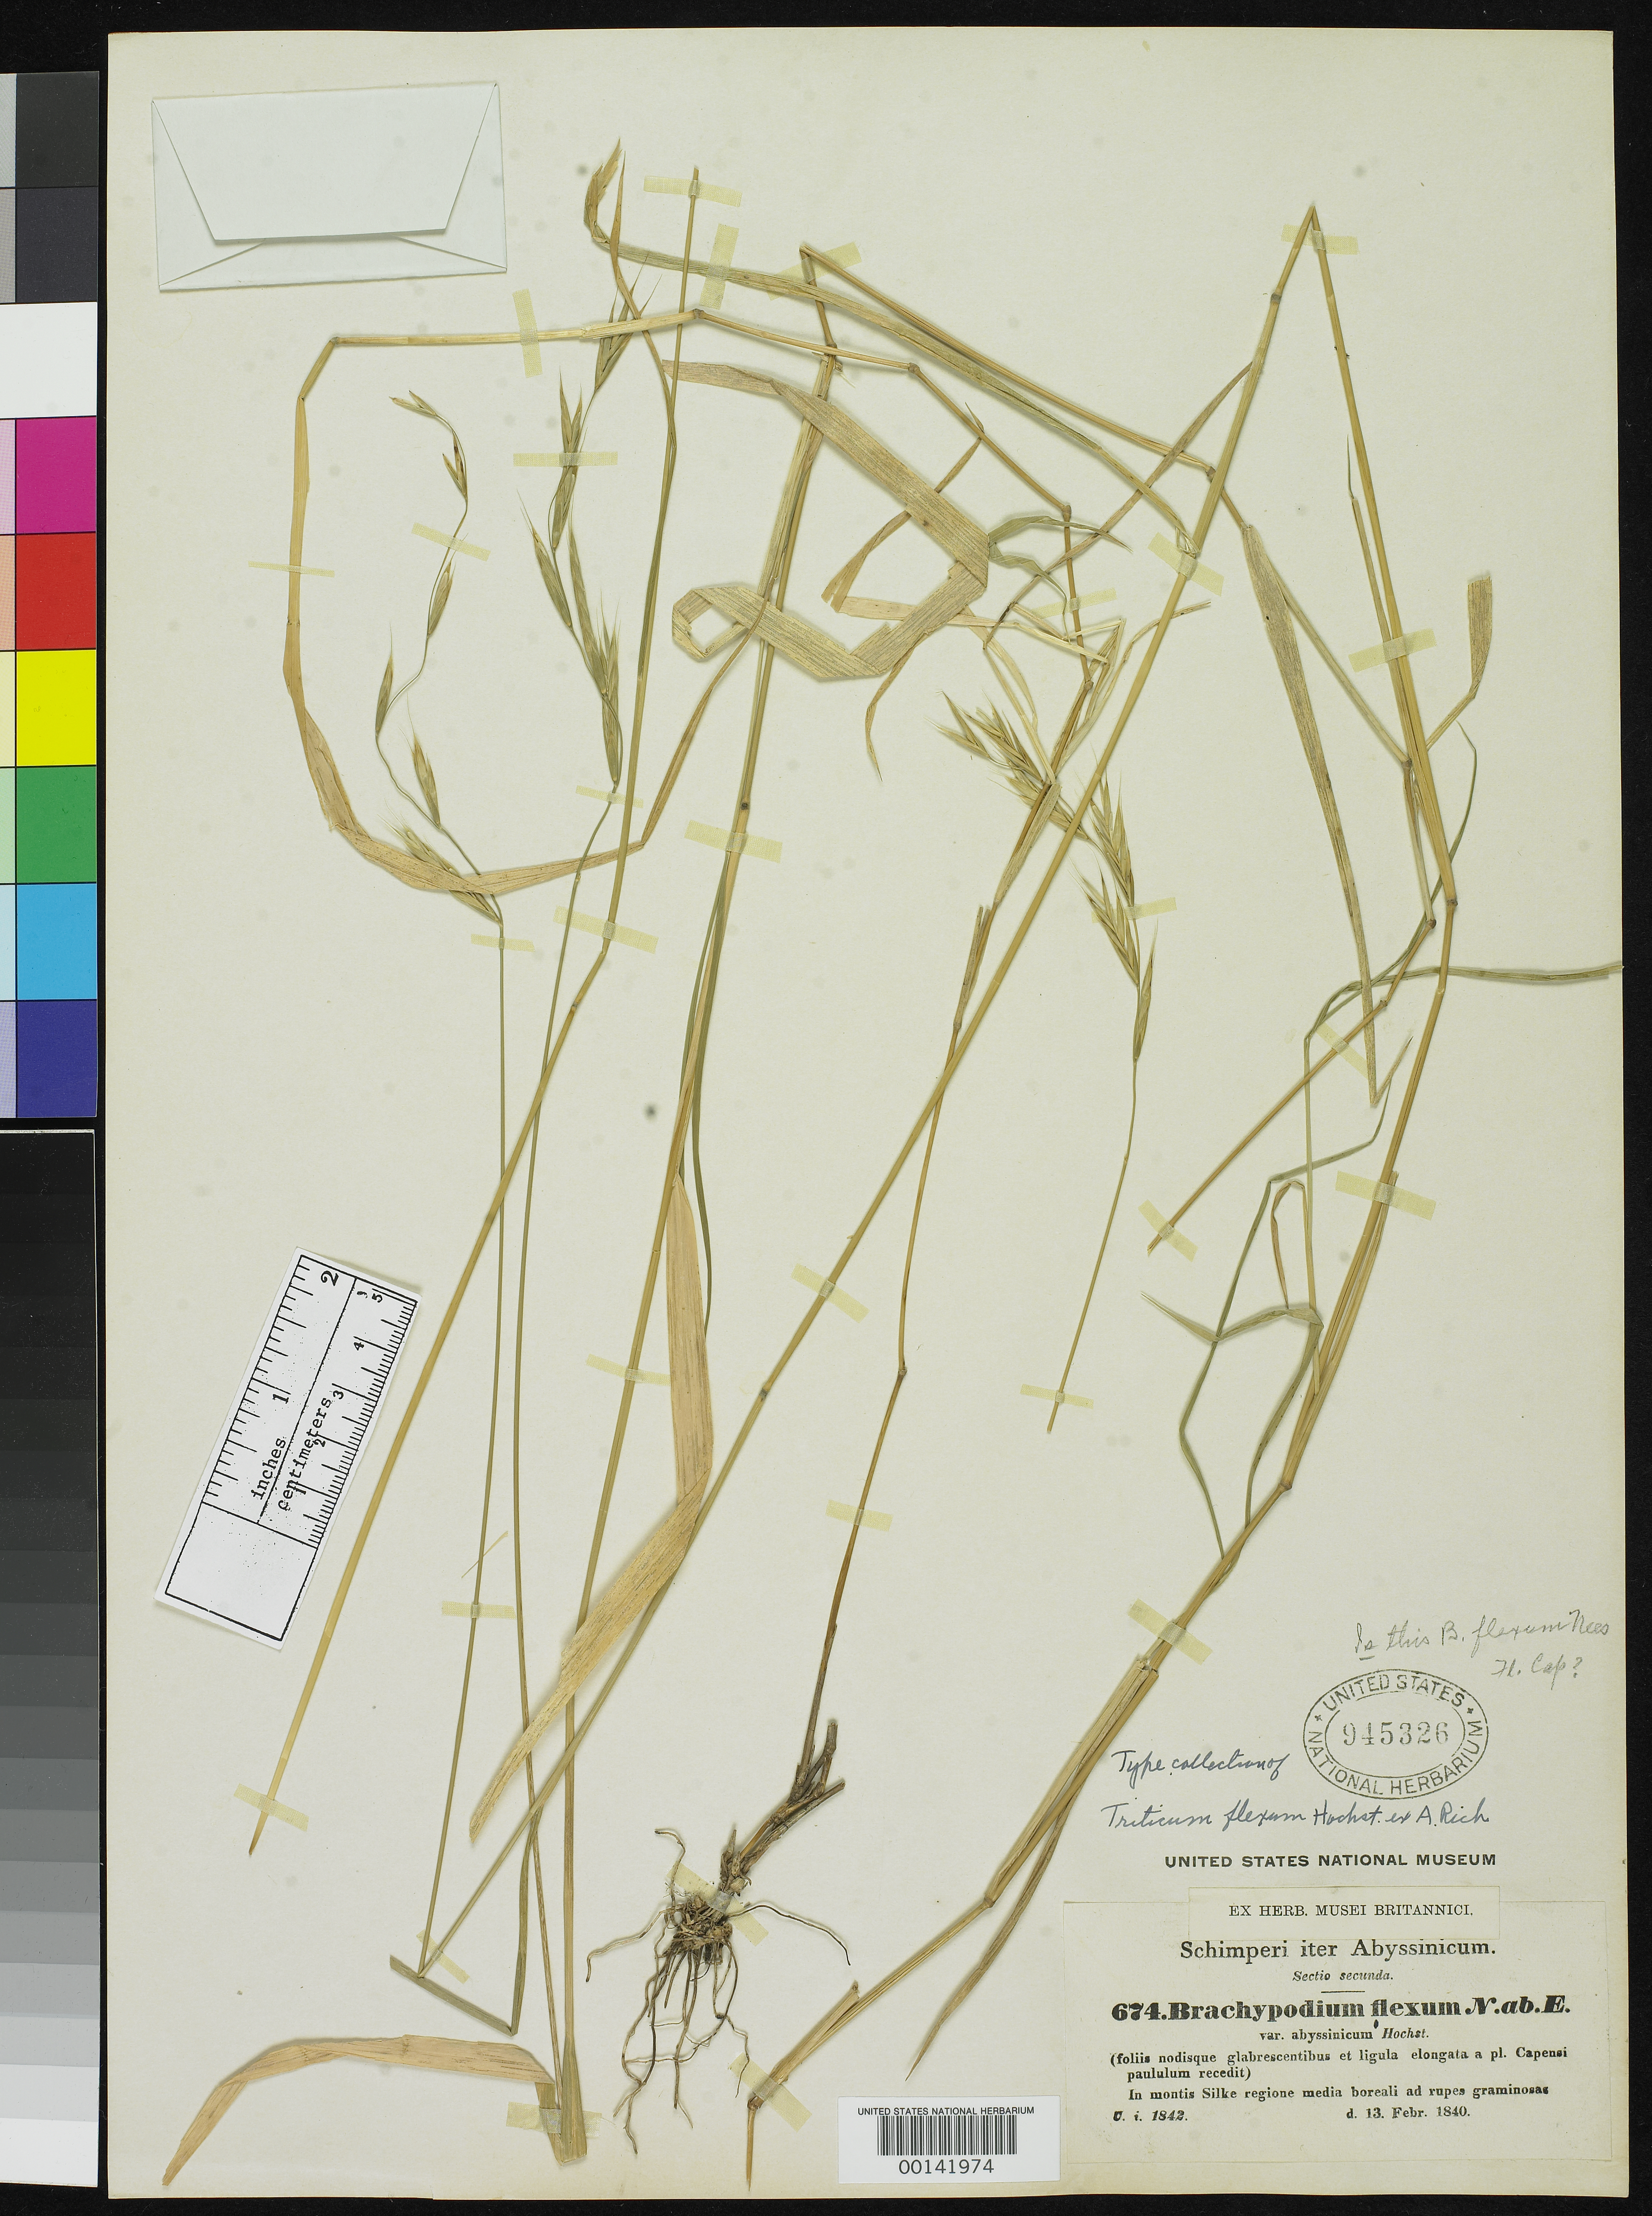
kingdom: Plantae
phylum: Tracheophyta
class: Liliopsida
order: Poales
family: Poaceae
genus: Triticum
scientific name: Triticum flexum var. abyssinicum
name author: Hochst. ex A. Rich.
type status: Isotype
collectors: G. W. Schimper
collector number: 674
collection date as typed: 13 Feb 1840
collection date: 1840-02-13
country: Ethiopia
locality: Montis Silke Regione.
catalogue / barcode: US 945326